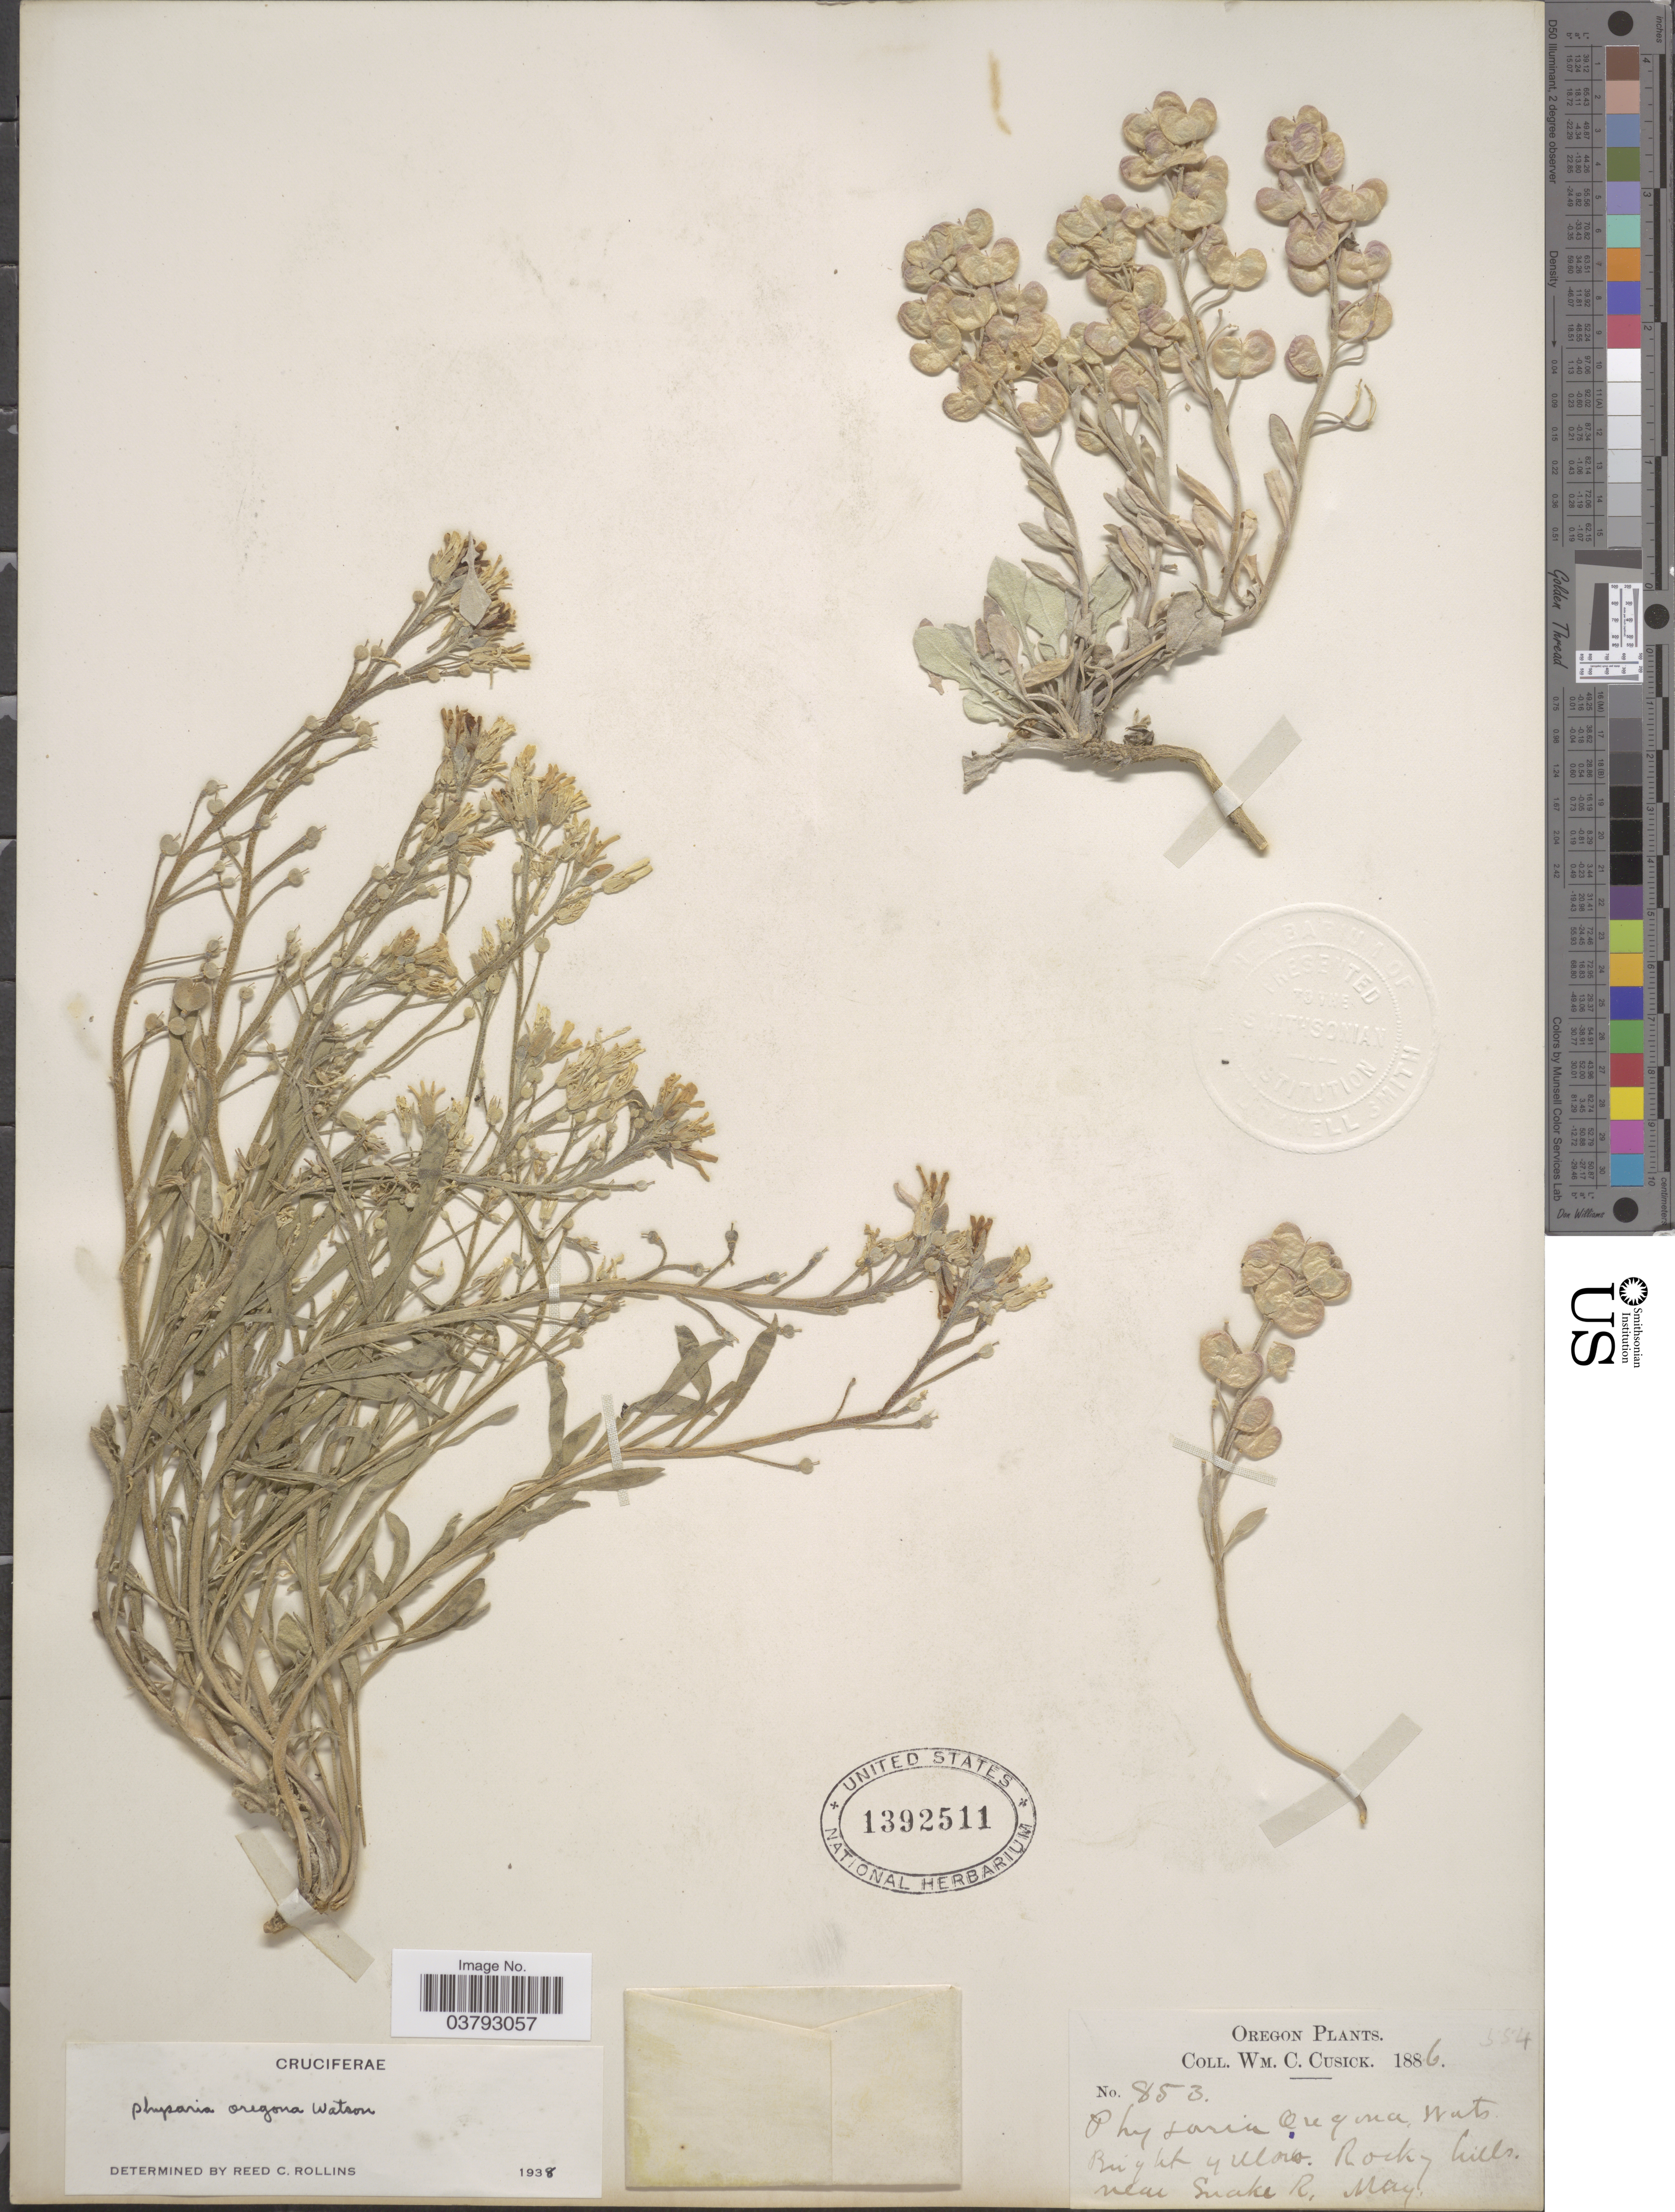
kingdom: Plantae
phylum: Tracheophyta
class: Magnoliopsida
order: Brassicales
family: Brassicaceae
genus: Physaria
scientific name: Physaria oregona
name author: S. Watson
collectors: W. C. Cusick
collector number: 853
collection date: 1886-05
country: United States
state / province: Oregon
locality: Rocky hills near Snake R.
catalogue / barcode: US 1392511